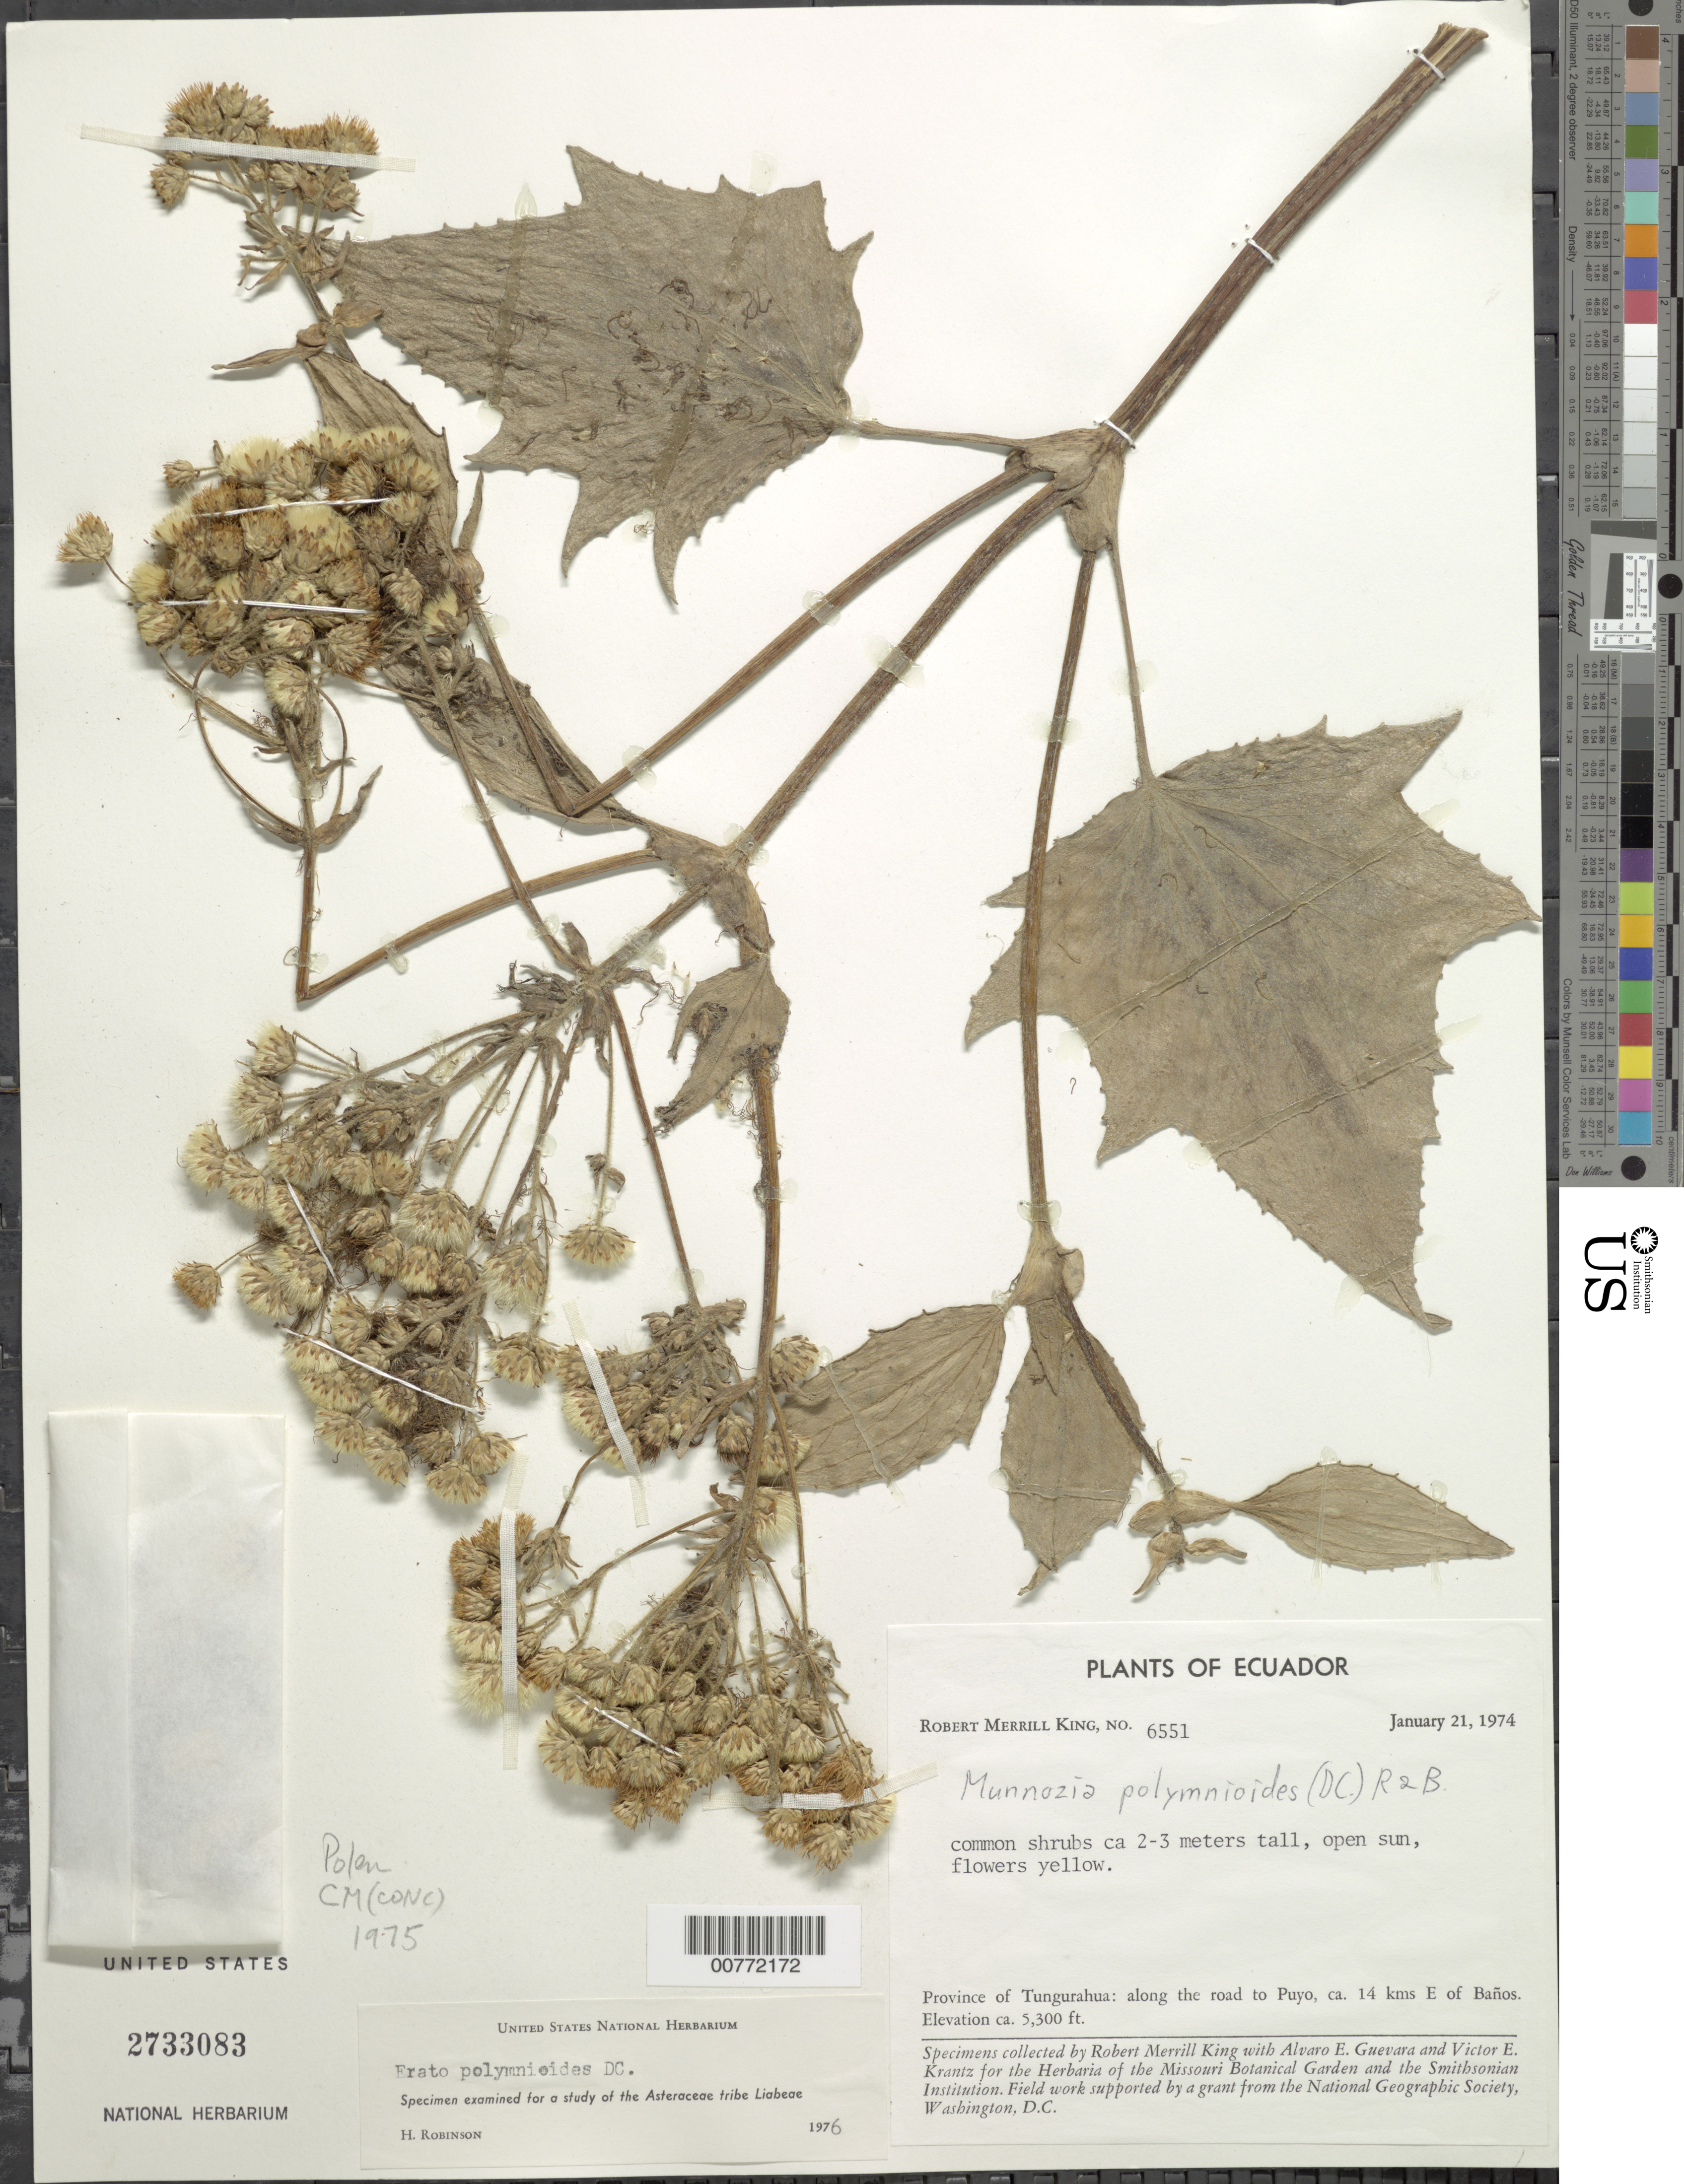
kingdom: Plantae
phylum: Tracheophyta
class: Magnoliopsida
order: Asterales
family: Asteraceae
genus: Erato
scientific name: Erato polymnioides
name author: DC.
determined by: Robinson, Harold E., (US)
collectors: R. M. King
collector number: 6551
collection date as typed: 21 January 1974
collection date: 1974-01-21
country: Ecuador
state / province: Tungurahua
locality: Prov. Tungurahua, road to Puyo, ca.14 kms E of Baños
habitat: Open area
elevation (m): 16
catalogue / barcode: US 2733083